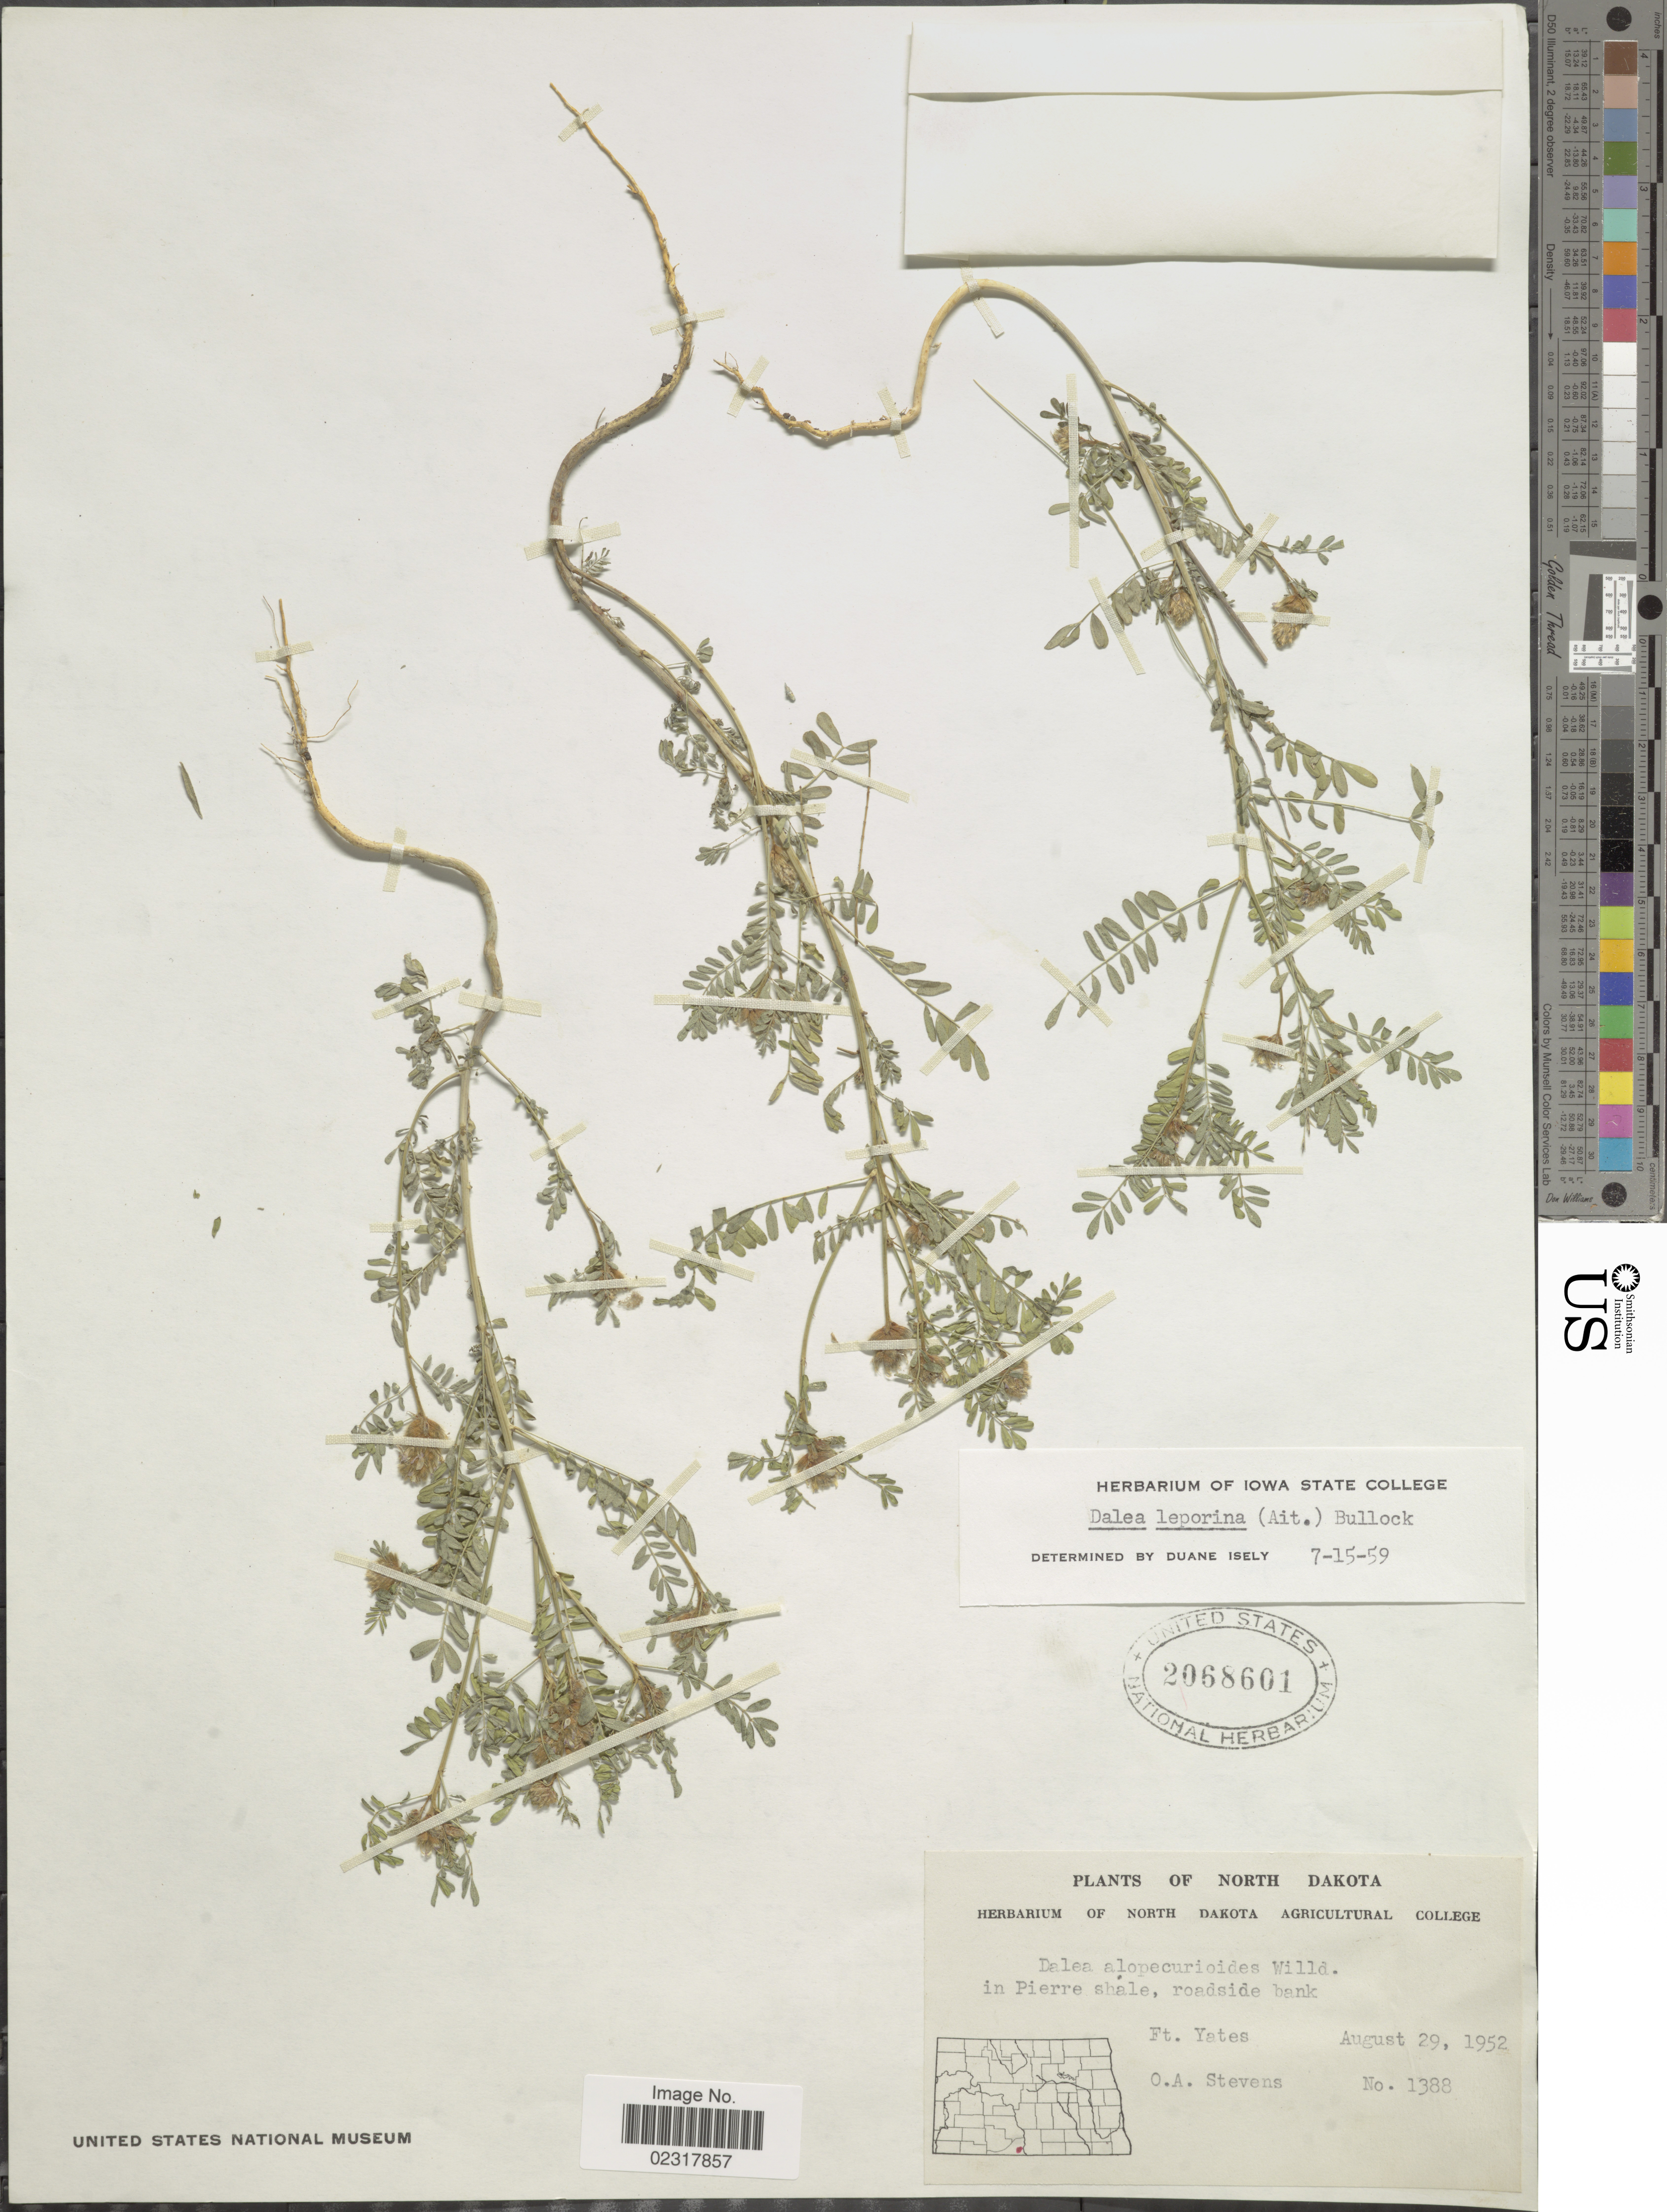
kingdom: Plantae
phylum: Tracheophyta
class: Magnoliopsida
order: Fabales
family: Fabaceae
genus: Dalea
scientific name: Dalea leporina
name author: (Aiton) Bullock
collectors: O. A. Stevens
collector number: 1388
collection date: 1952-08-29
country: United States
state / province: North Dakota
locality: In Pierre shale, roadside bank. Ft. Yates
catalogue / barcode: US 2068601